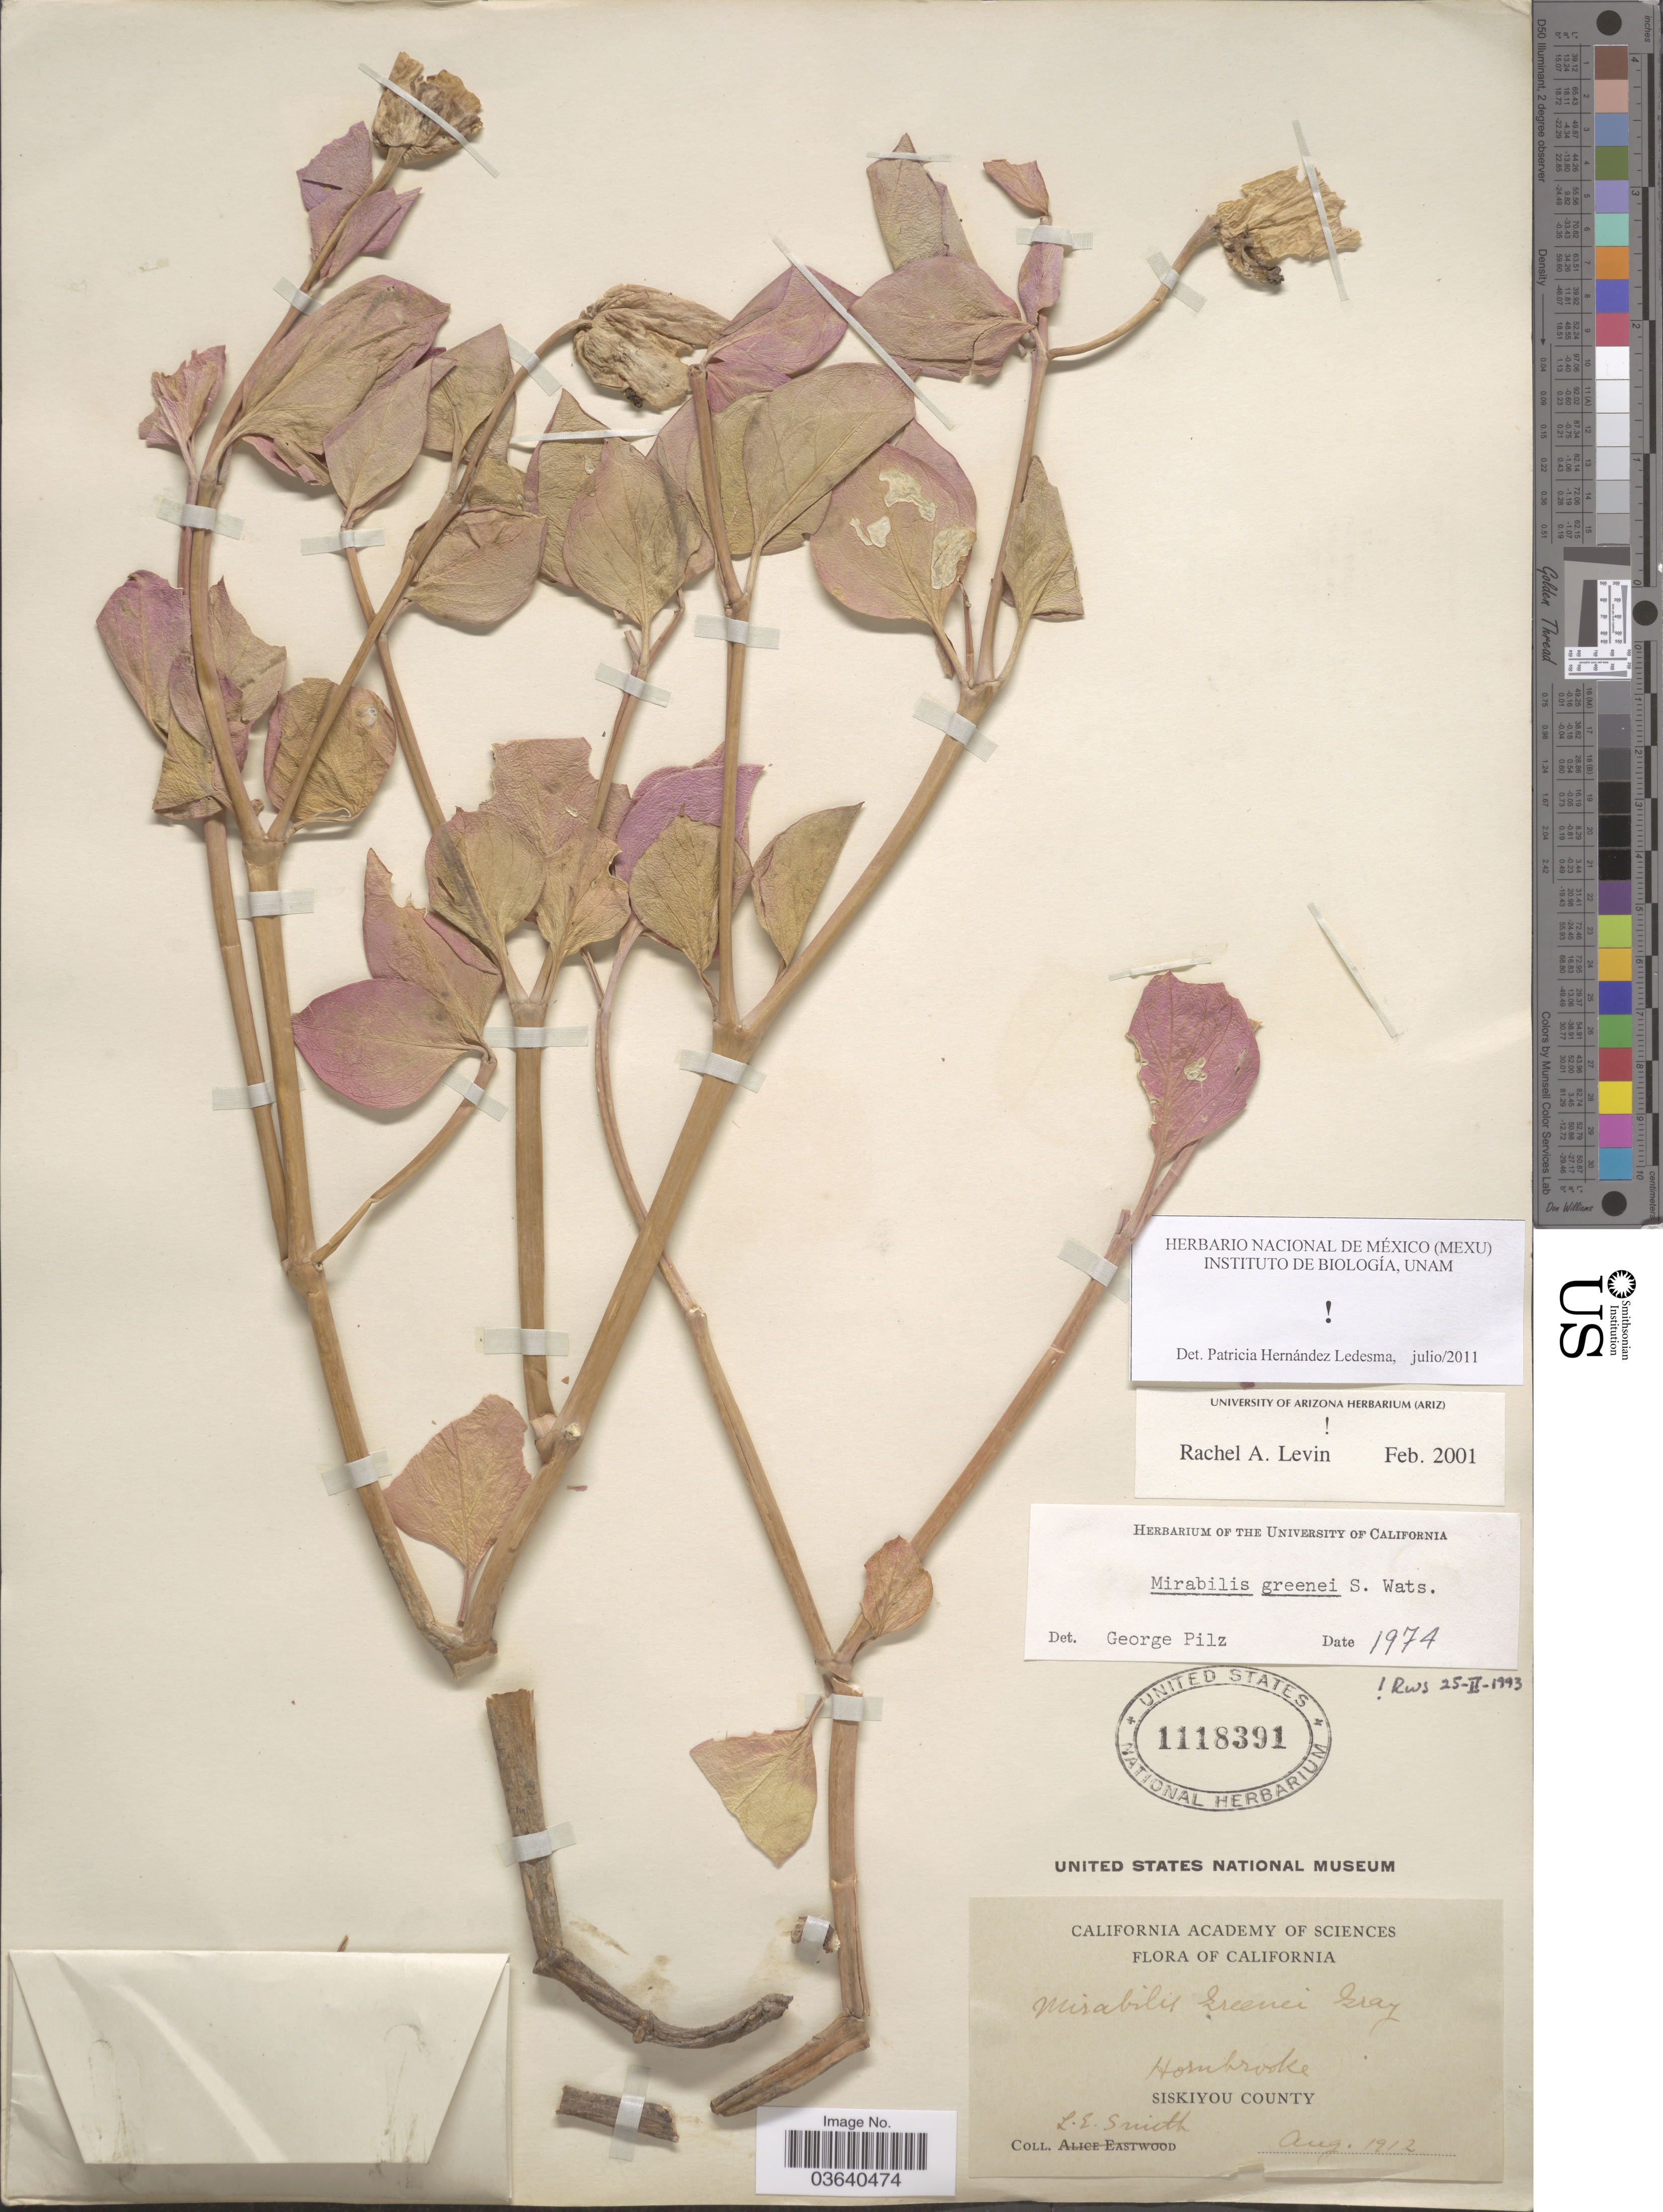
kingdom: Plantae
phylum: Tracheophyta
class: Magnoliopsida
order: Caryophyllales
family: Nyctaginaceae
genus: Mirabilis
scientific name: Mirabilis greenei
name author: S. Watson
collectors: L. E. Smith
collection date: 1912-08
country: United States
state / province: California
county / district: Siskiyou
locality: Hornbrooke. Siskiyou County.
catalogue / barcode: US 1118391